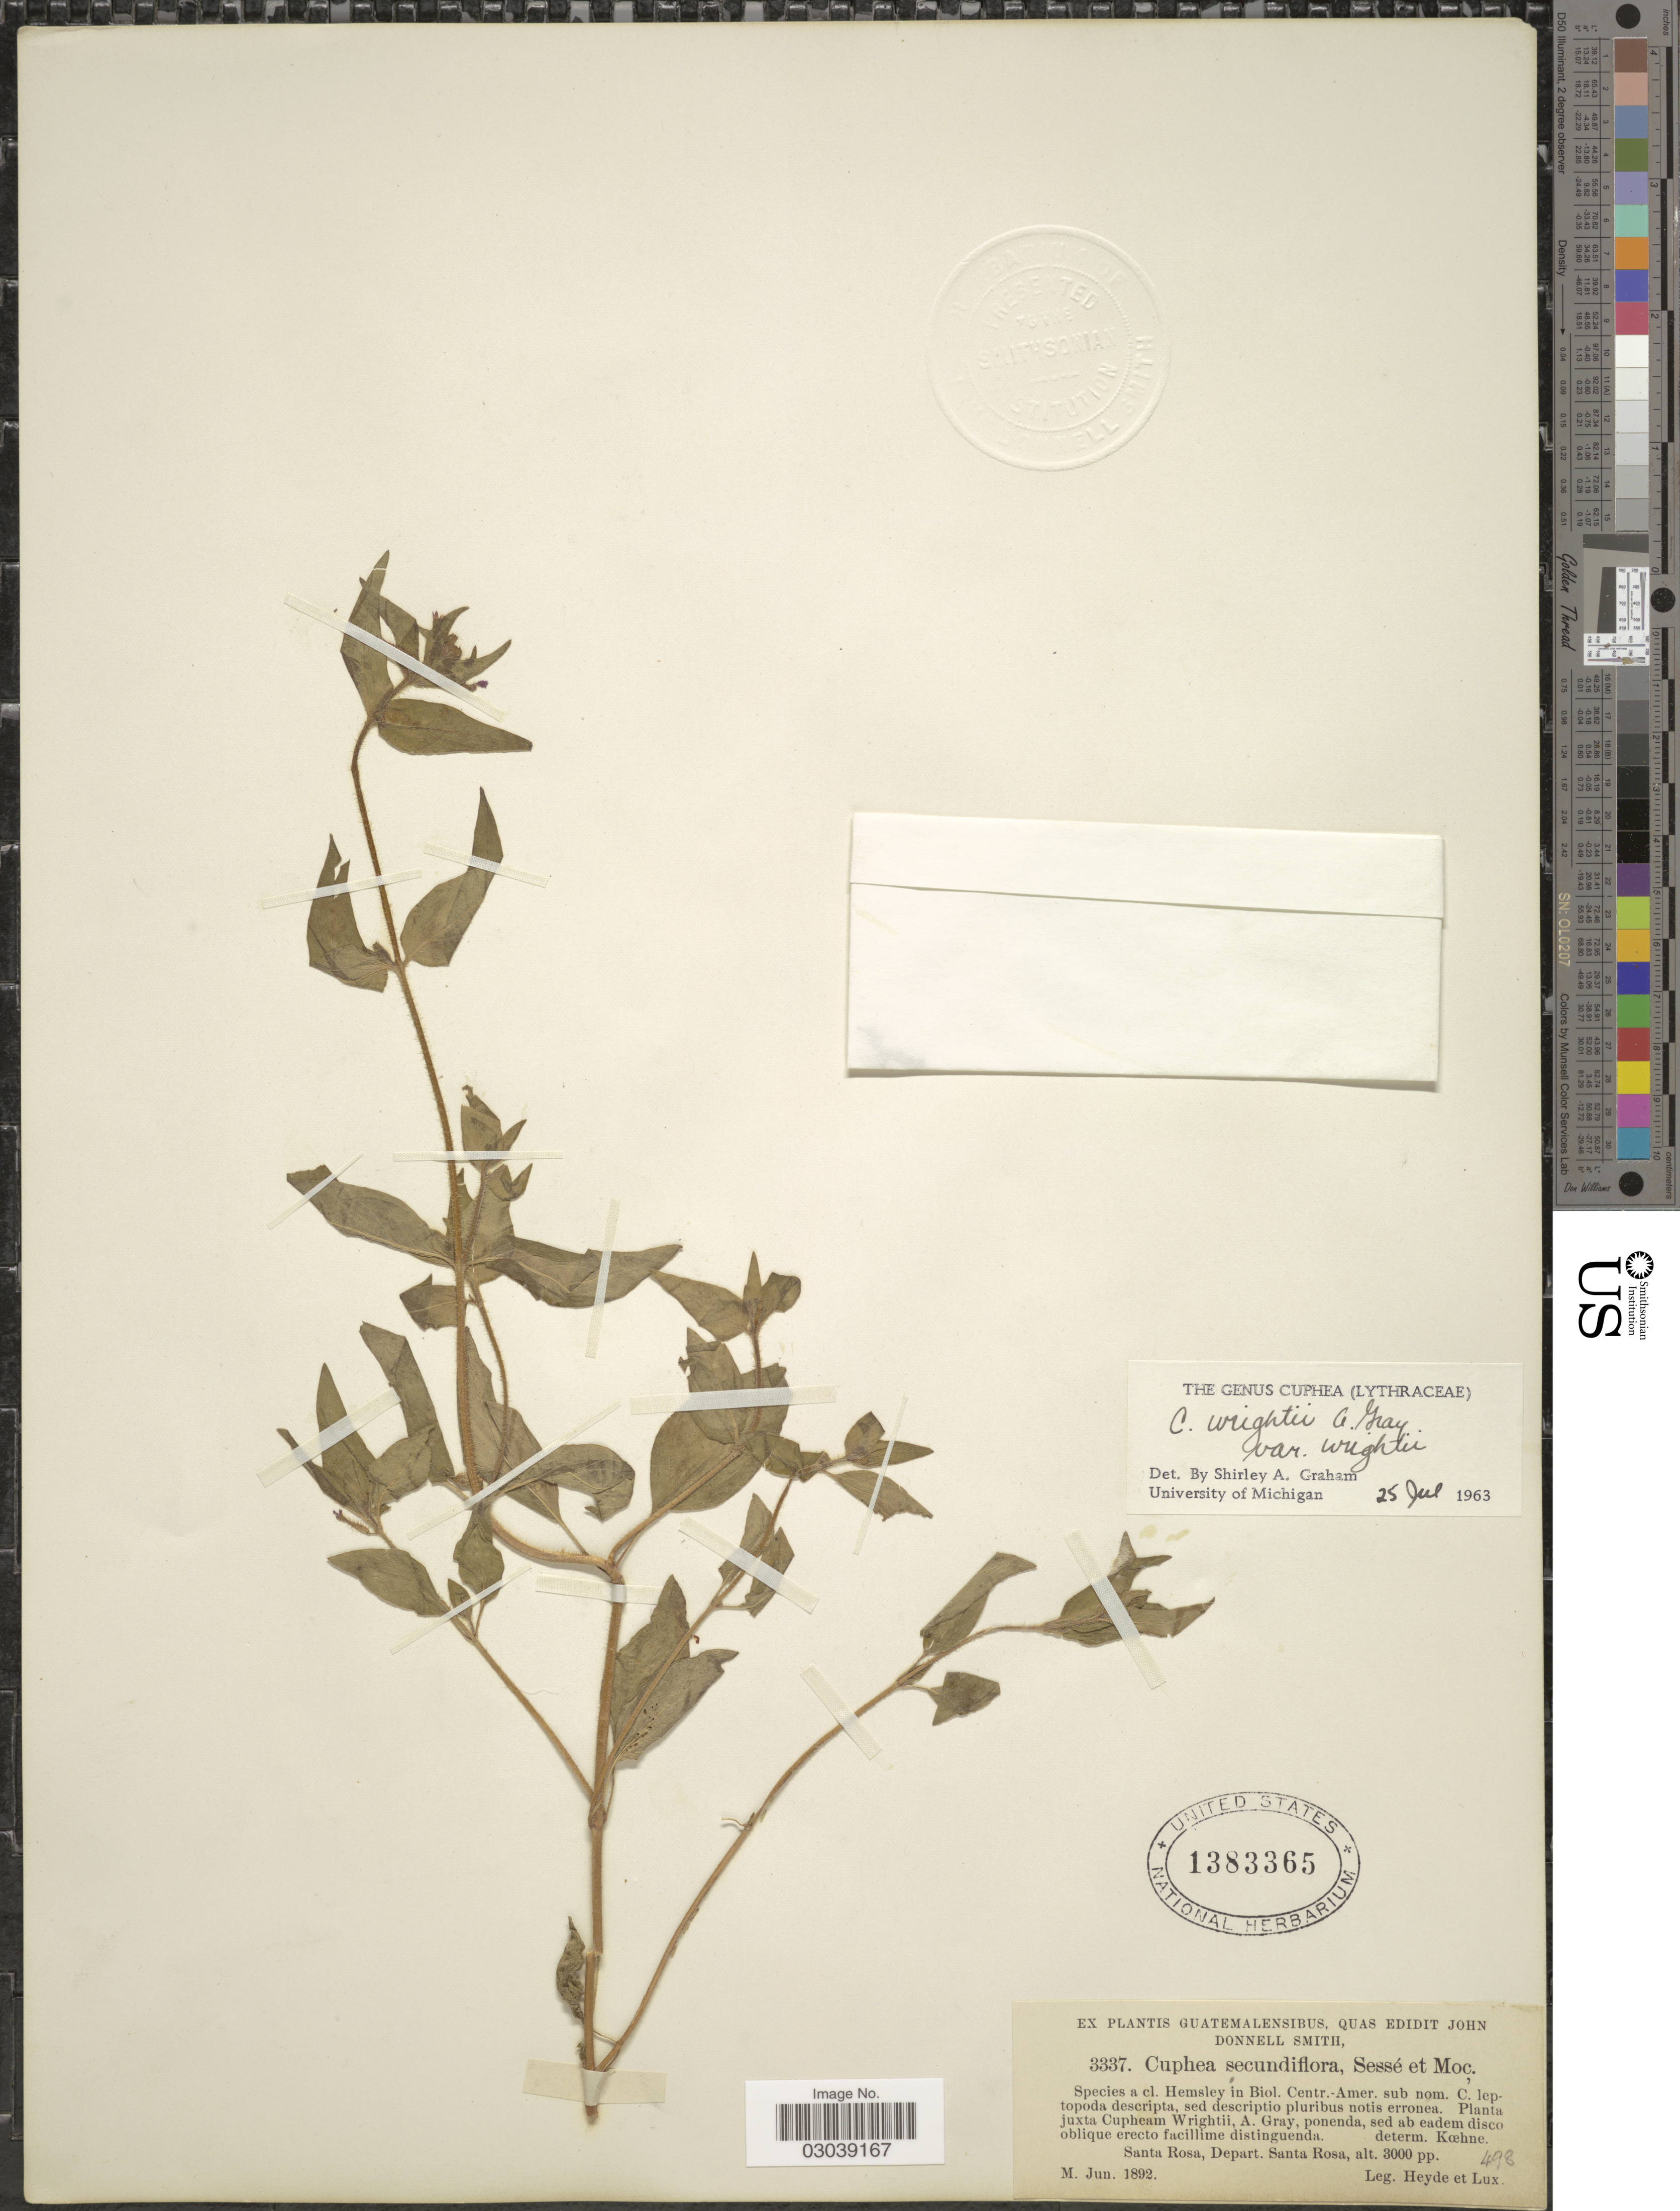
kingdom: Plantae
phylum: Tracheophyta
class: Magnoliopsida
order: Myrtales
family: Lythraceae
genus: Cuphea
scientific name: Cuphea wrightii var. wrightii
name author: A. Gray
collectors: Heyde & Lux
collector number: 3337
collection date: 1892-06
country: Guatemala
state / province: Santa Rosa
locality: Depart. Santa Rosa.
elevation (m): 914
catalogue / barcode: US 1383365